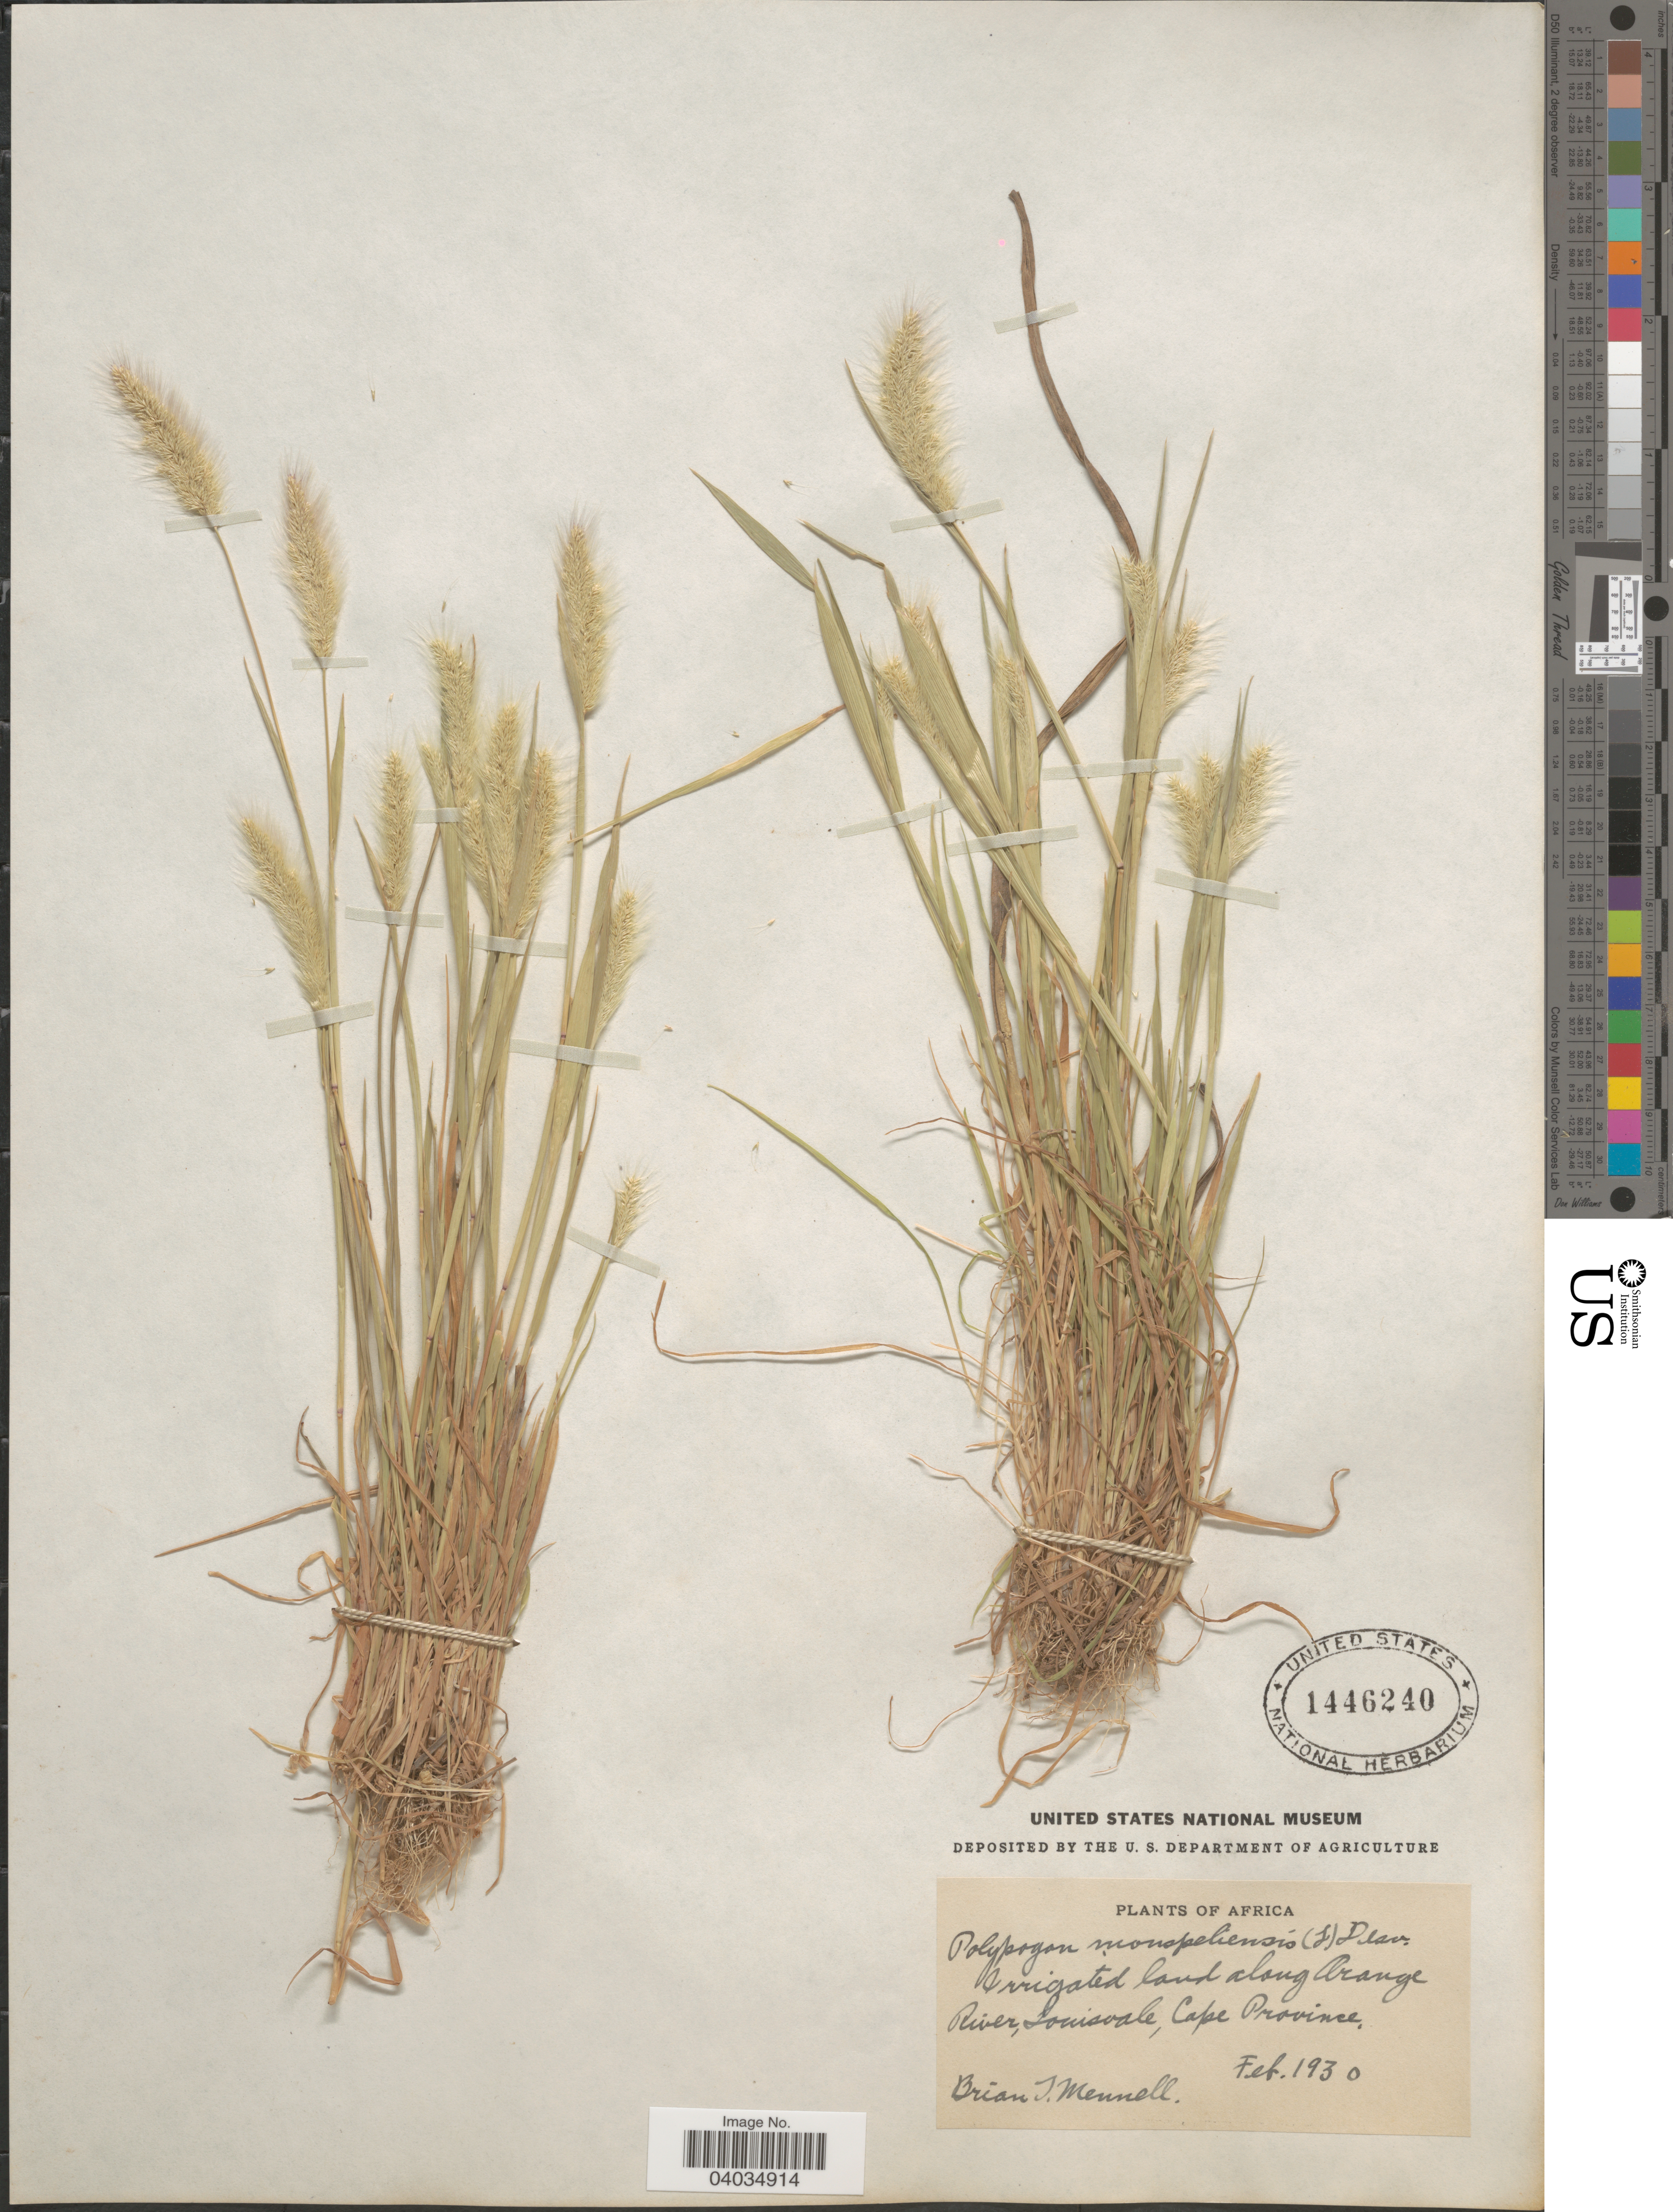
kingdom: Plantae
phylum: Tracheophyta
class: Liliopsida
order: Poales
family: Poaceae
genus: Polypogon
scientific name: Polypogon monspeliensis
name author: (L.) Desf.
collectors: B. Mennell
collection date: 1930-02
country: South Africa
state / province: Northern Cape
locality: Along Orange River, Louisvale.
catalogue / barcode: US 1446240